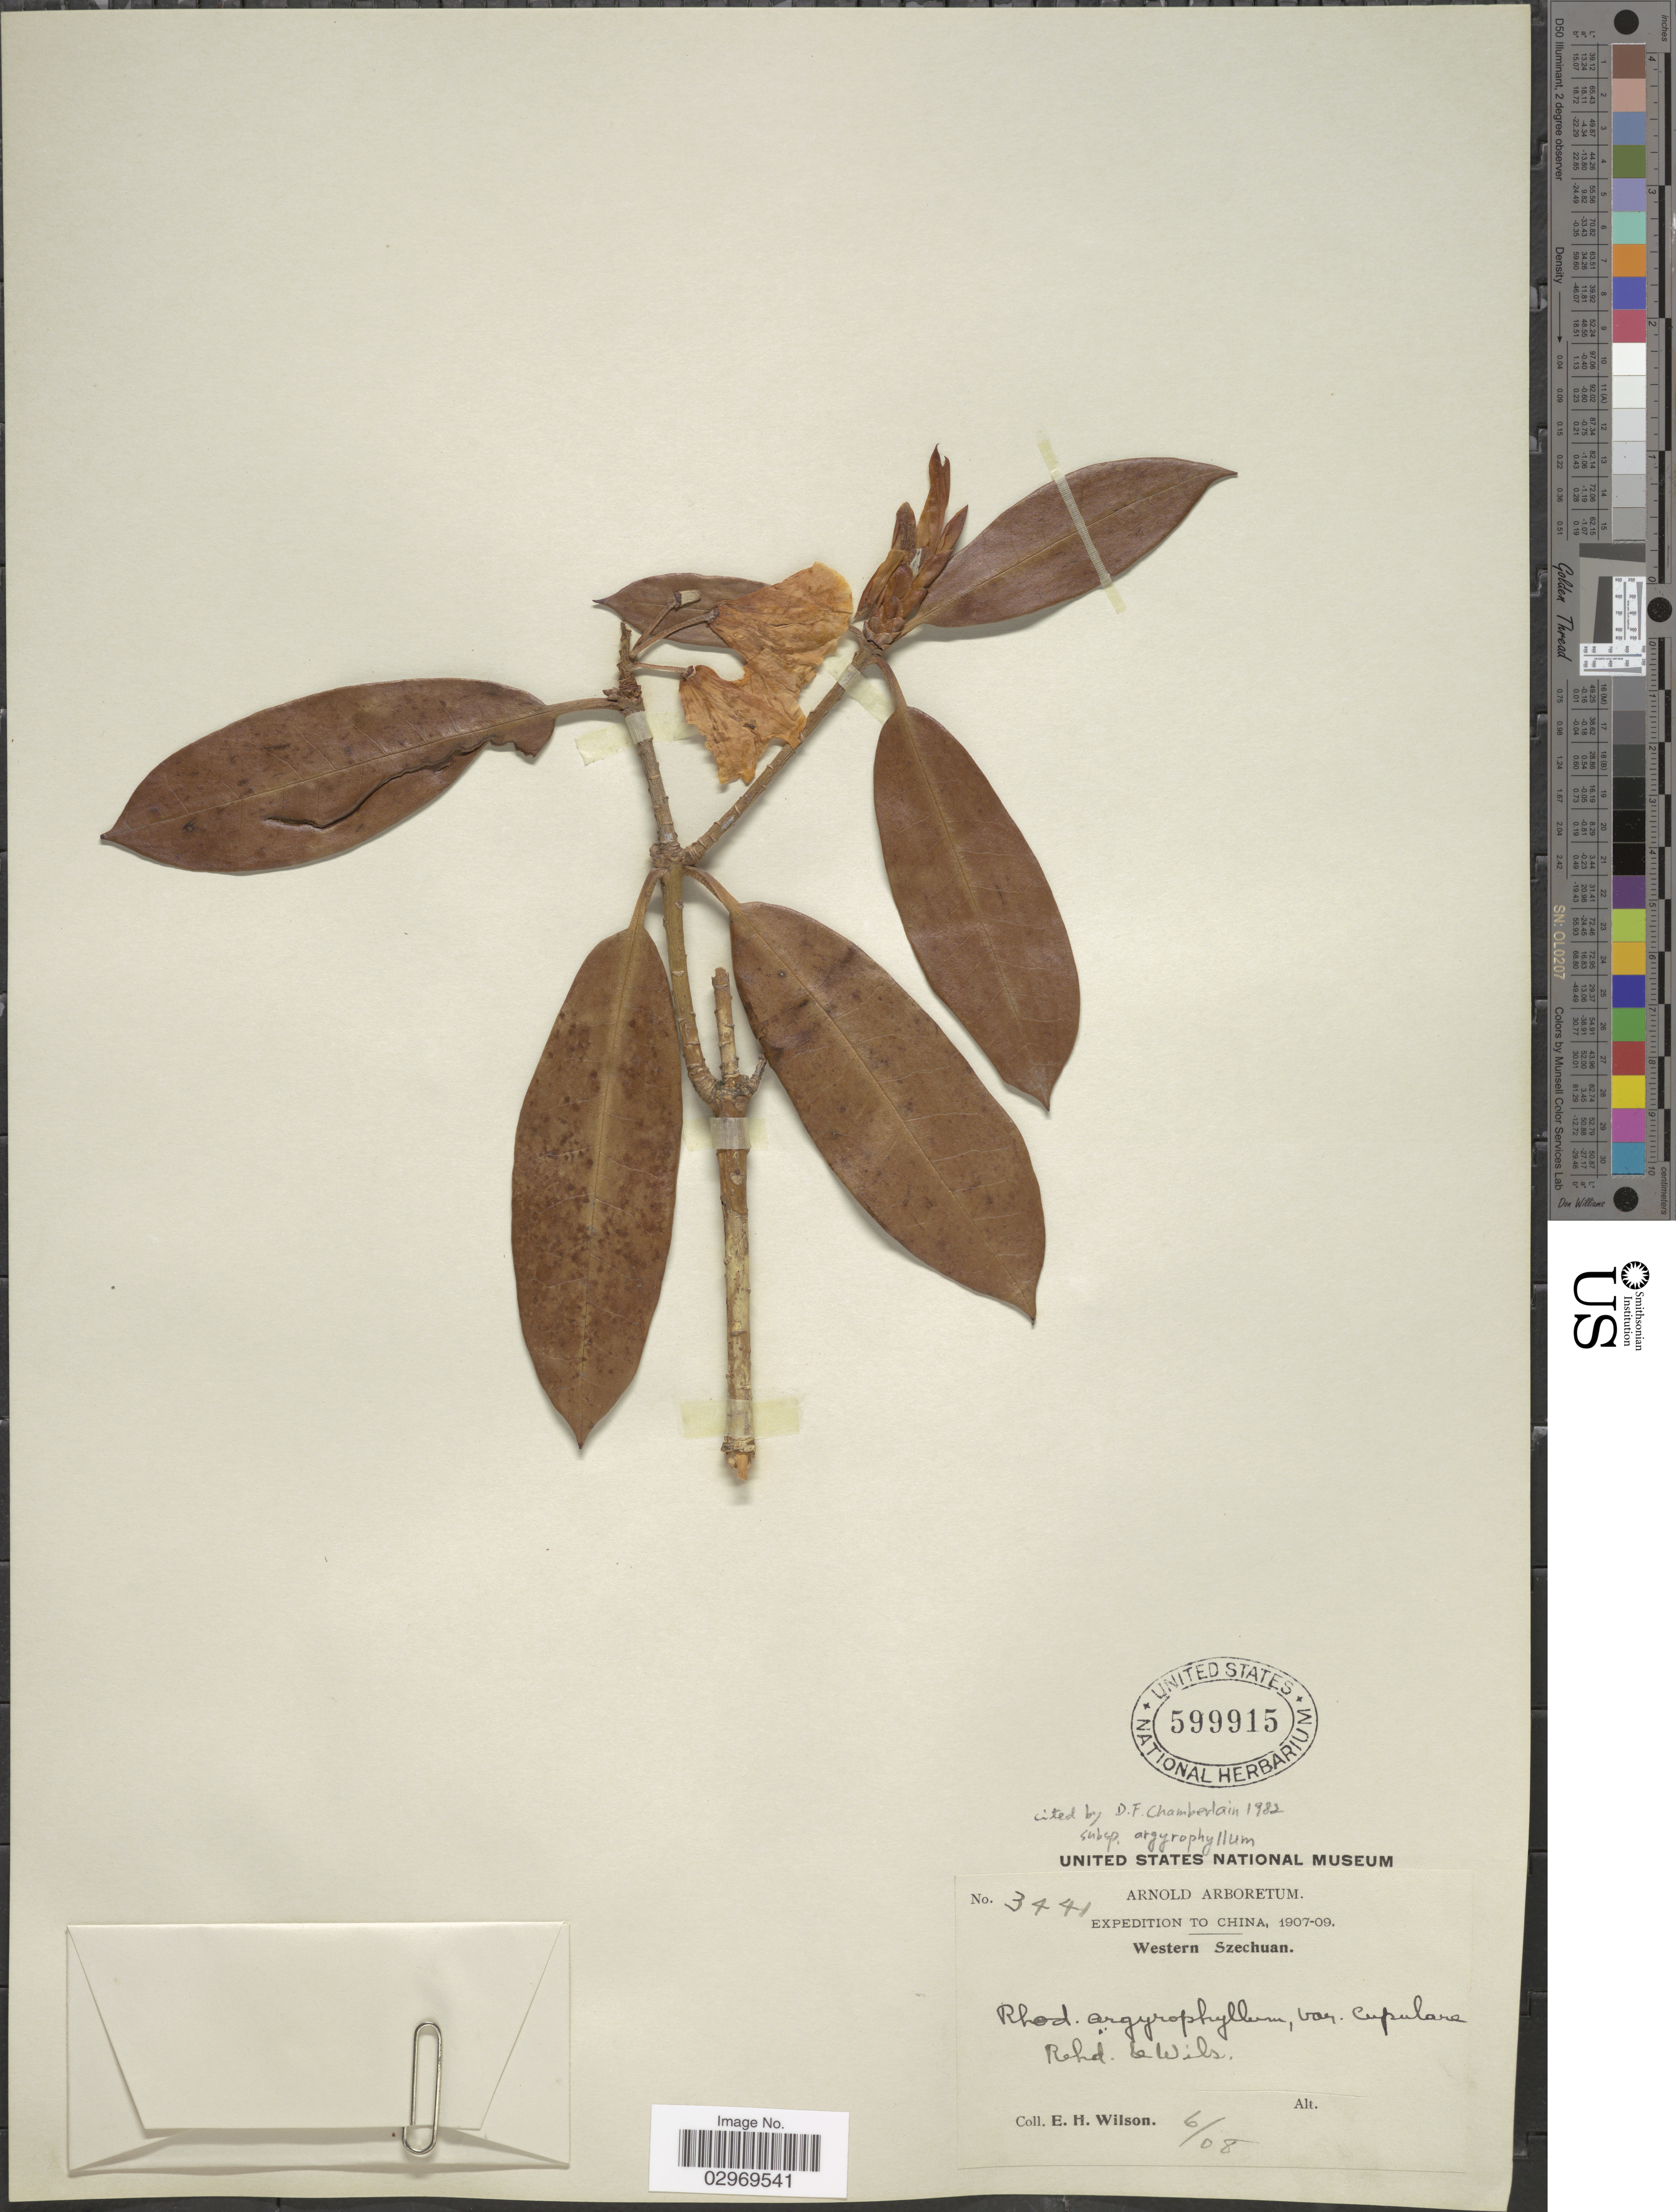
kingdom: Plantae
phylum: Tracheophyta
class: Magnoliopsida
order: Ericales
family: Ericaceae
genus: Rhododendron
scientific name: Rhododendron argyrophyllum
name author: Franch.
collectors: E. Wilson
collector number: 3441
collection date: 1908-06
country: China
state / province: Sichuan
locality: Western Szechuan.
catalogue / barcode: US 599915